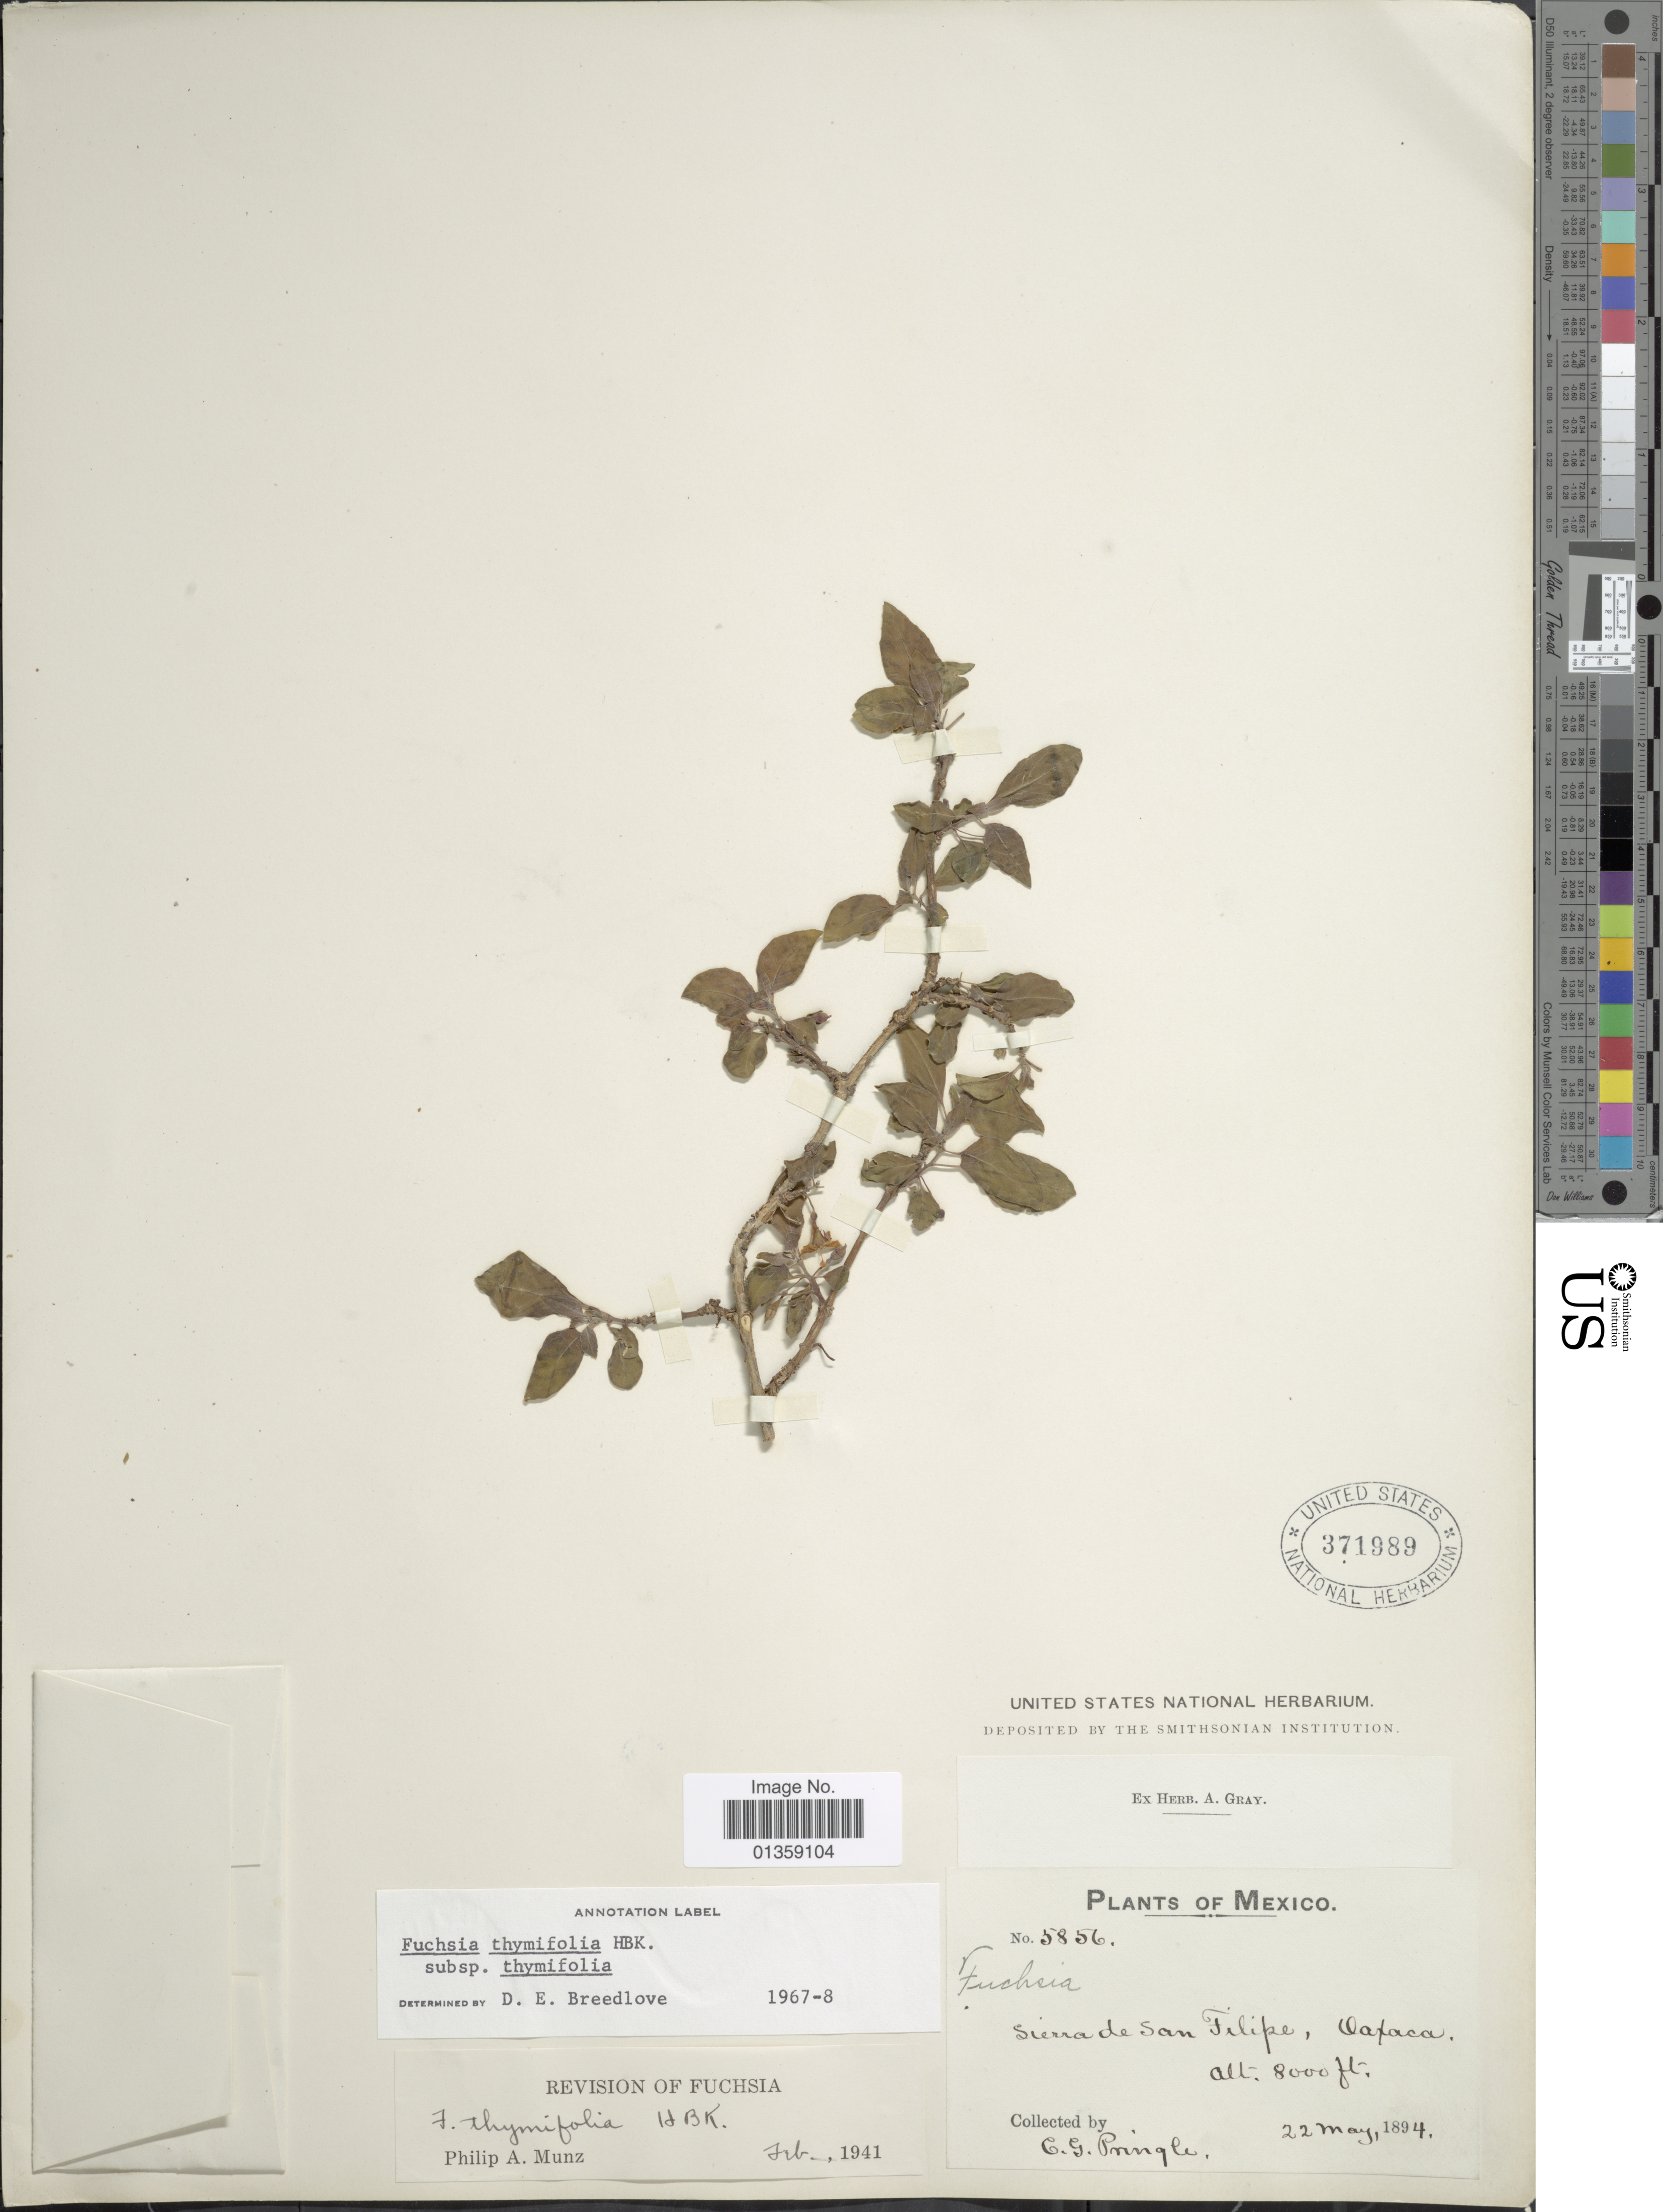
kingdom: Plantae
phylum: Tracheophyta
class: Magnoliopsida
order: Myrtales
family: Onagraceae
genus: Fuchsia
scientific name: Fuchsia thymifolia subsp. thymifolia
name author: Kunth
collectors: C. G. Pringle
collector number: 5856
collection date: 1894-05-22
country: Mexico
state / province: Oaxaca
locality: Sierra de San Felipe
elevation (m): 2438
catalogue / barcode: US 371989